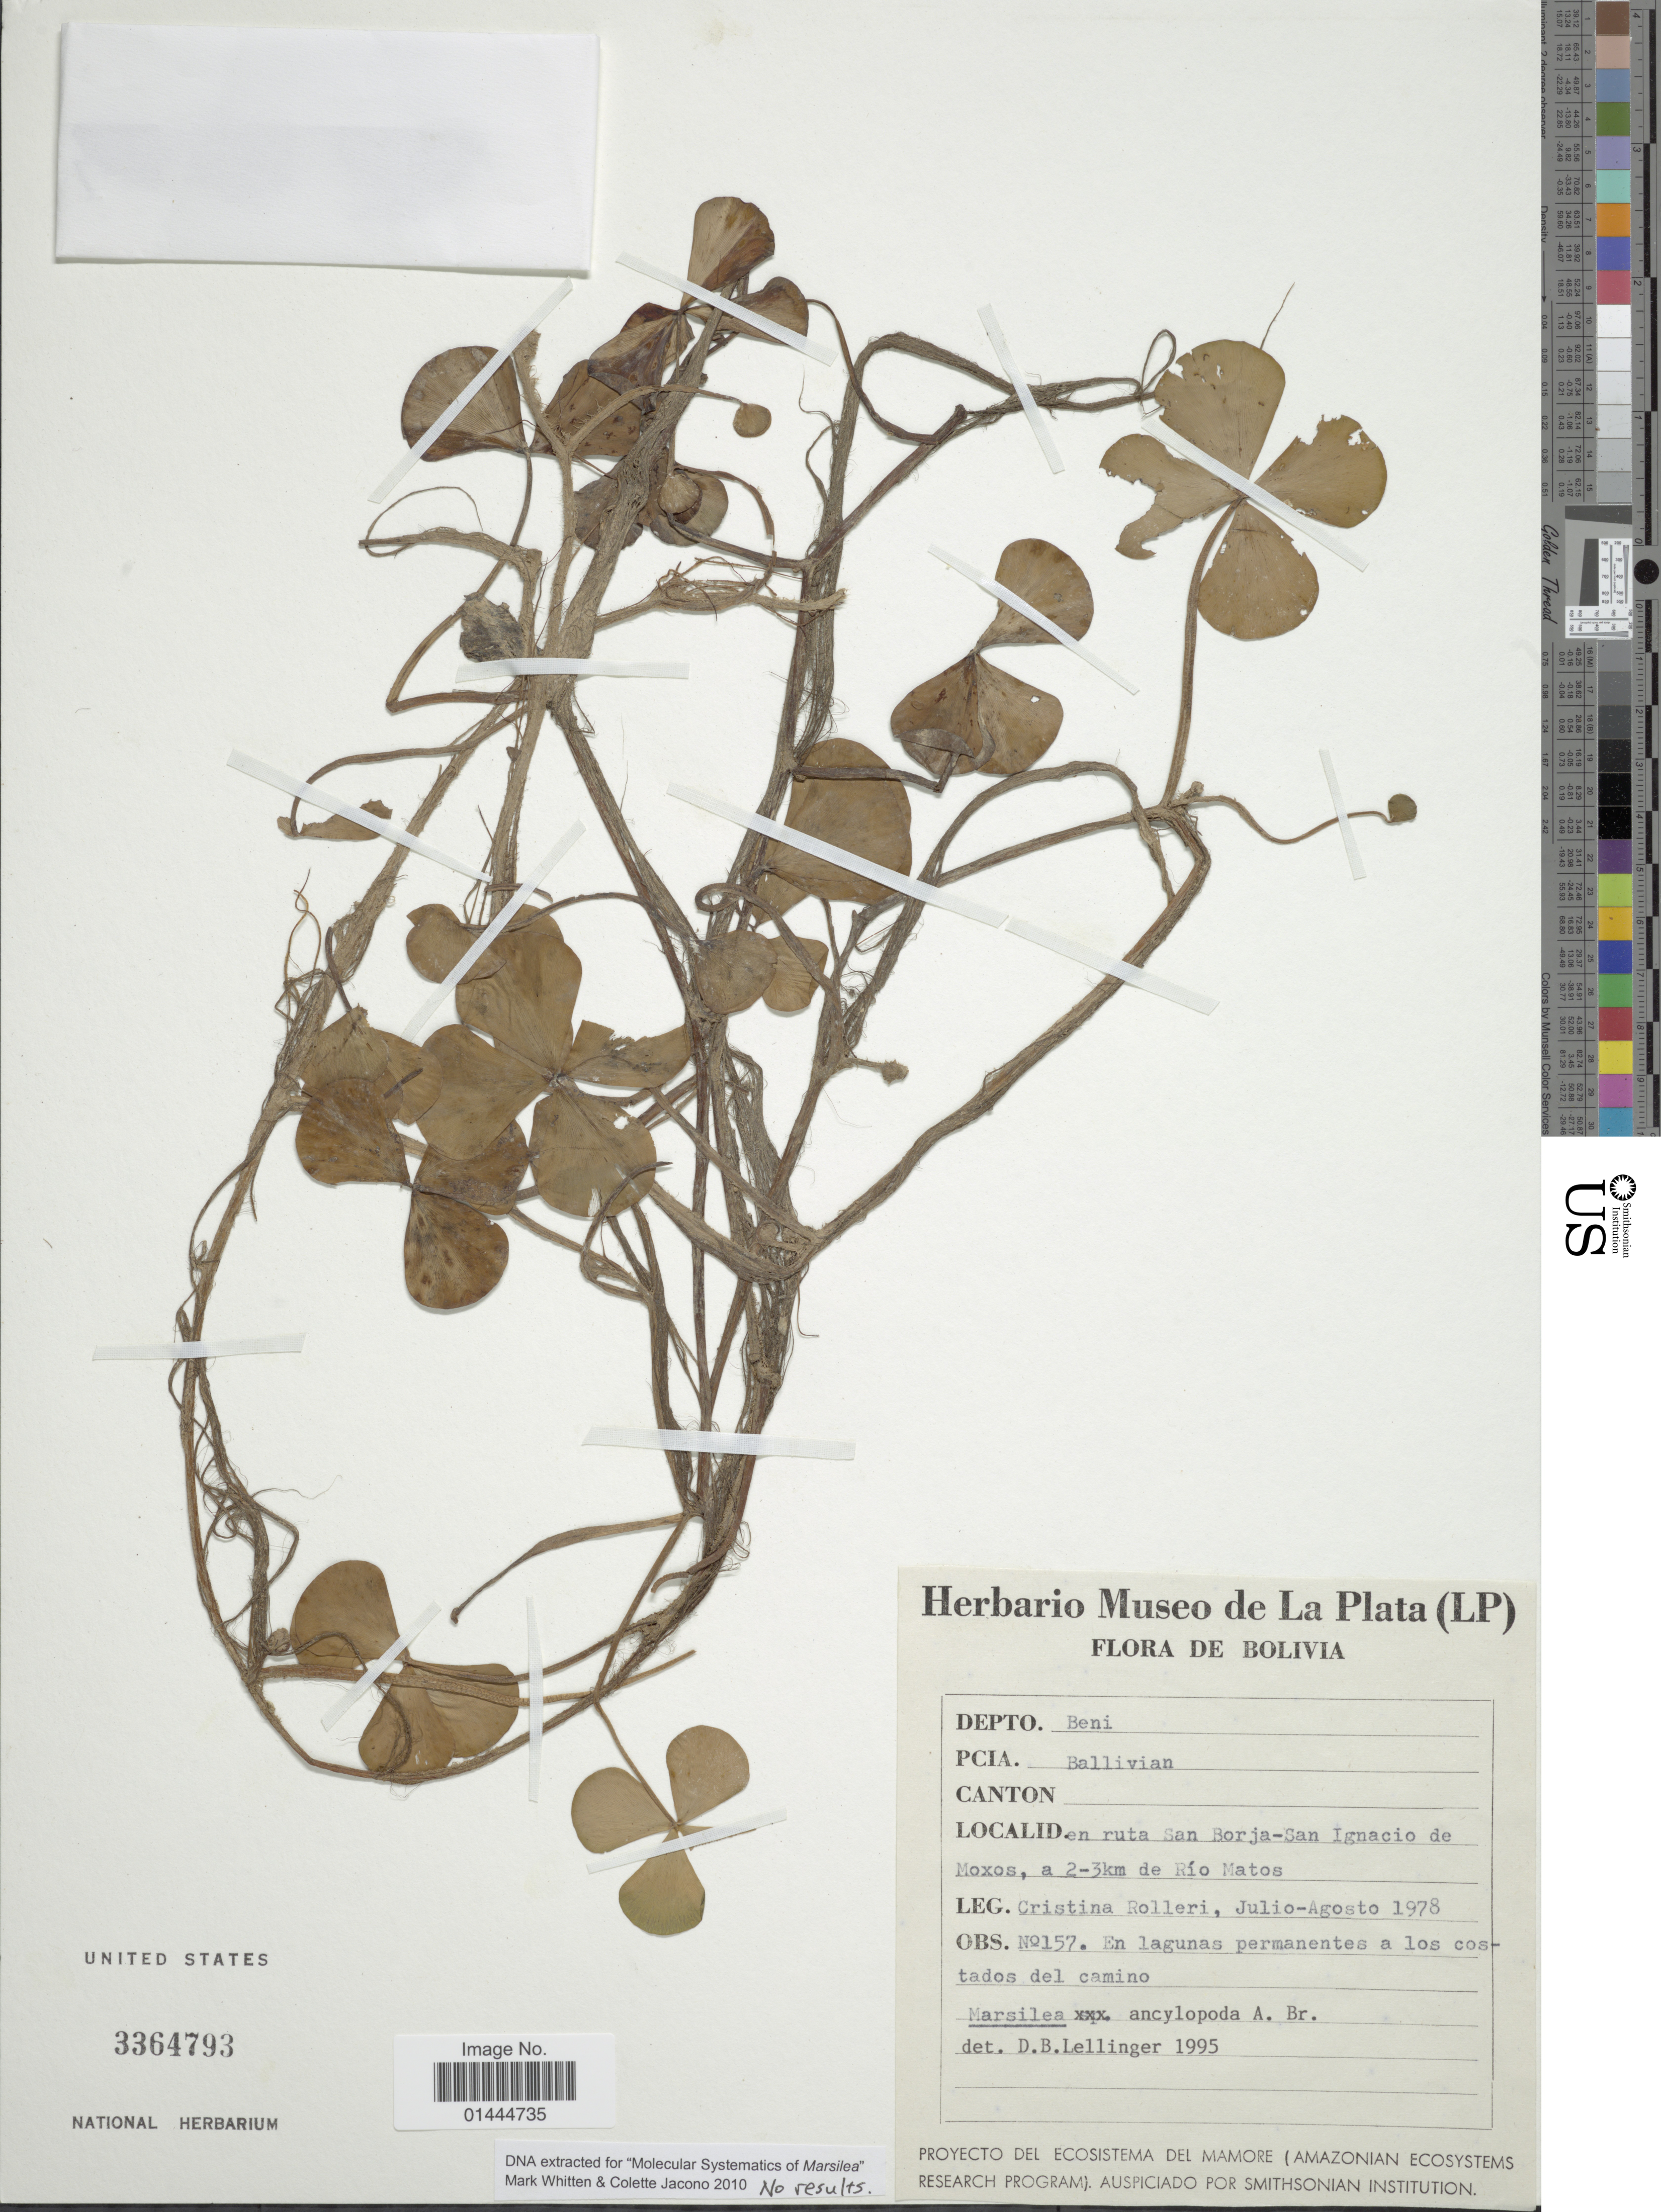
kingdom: Plantae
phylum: Tracheophyta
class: Polypodiopsida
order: Salviniales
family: Marsileaceae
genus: Marsilea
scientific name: Marsilea sp.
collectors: C. Rolleri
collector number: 157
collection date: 1978-07/1978-08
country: Bolivia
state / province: Beni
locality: Pcia. Ballivian, en ruta San Borja-San Ignacio de Moxos, a 2-3 km de Rio Matos.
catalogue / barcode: US 3364793